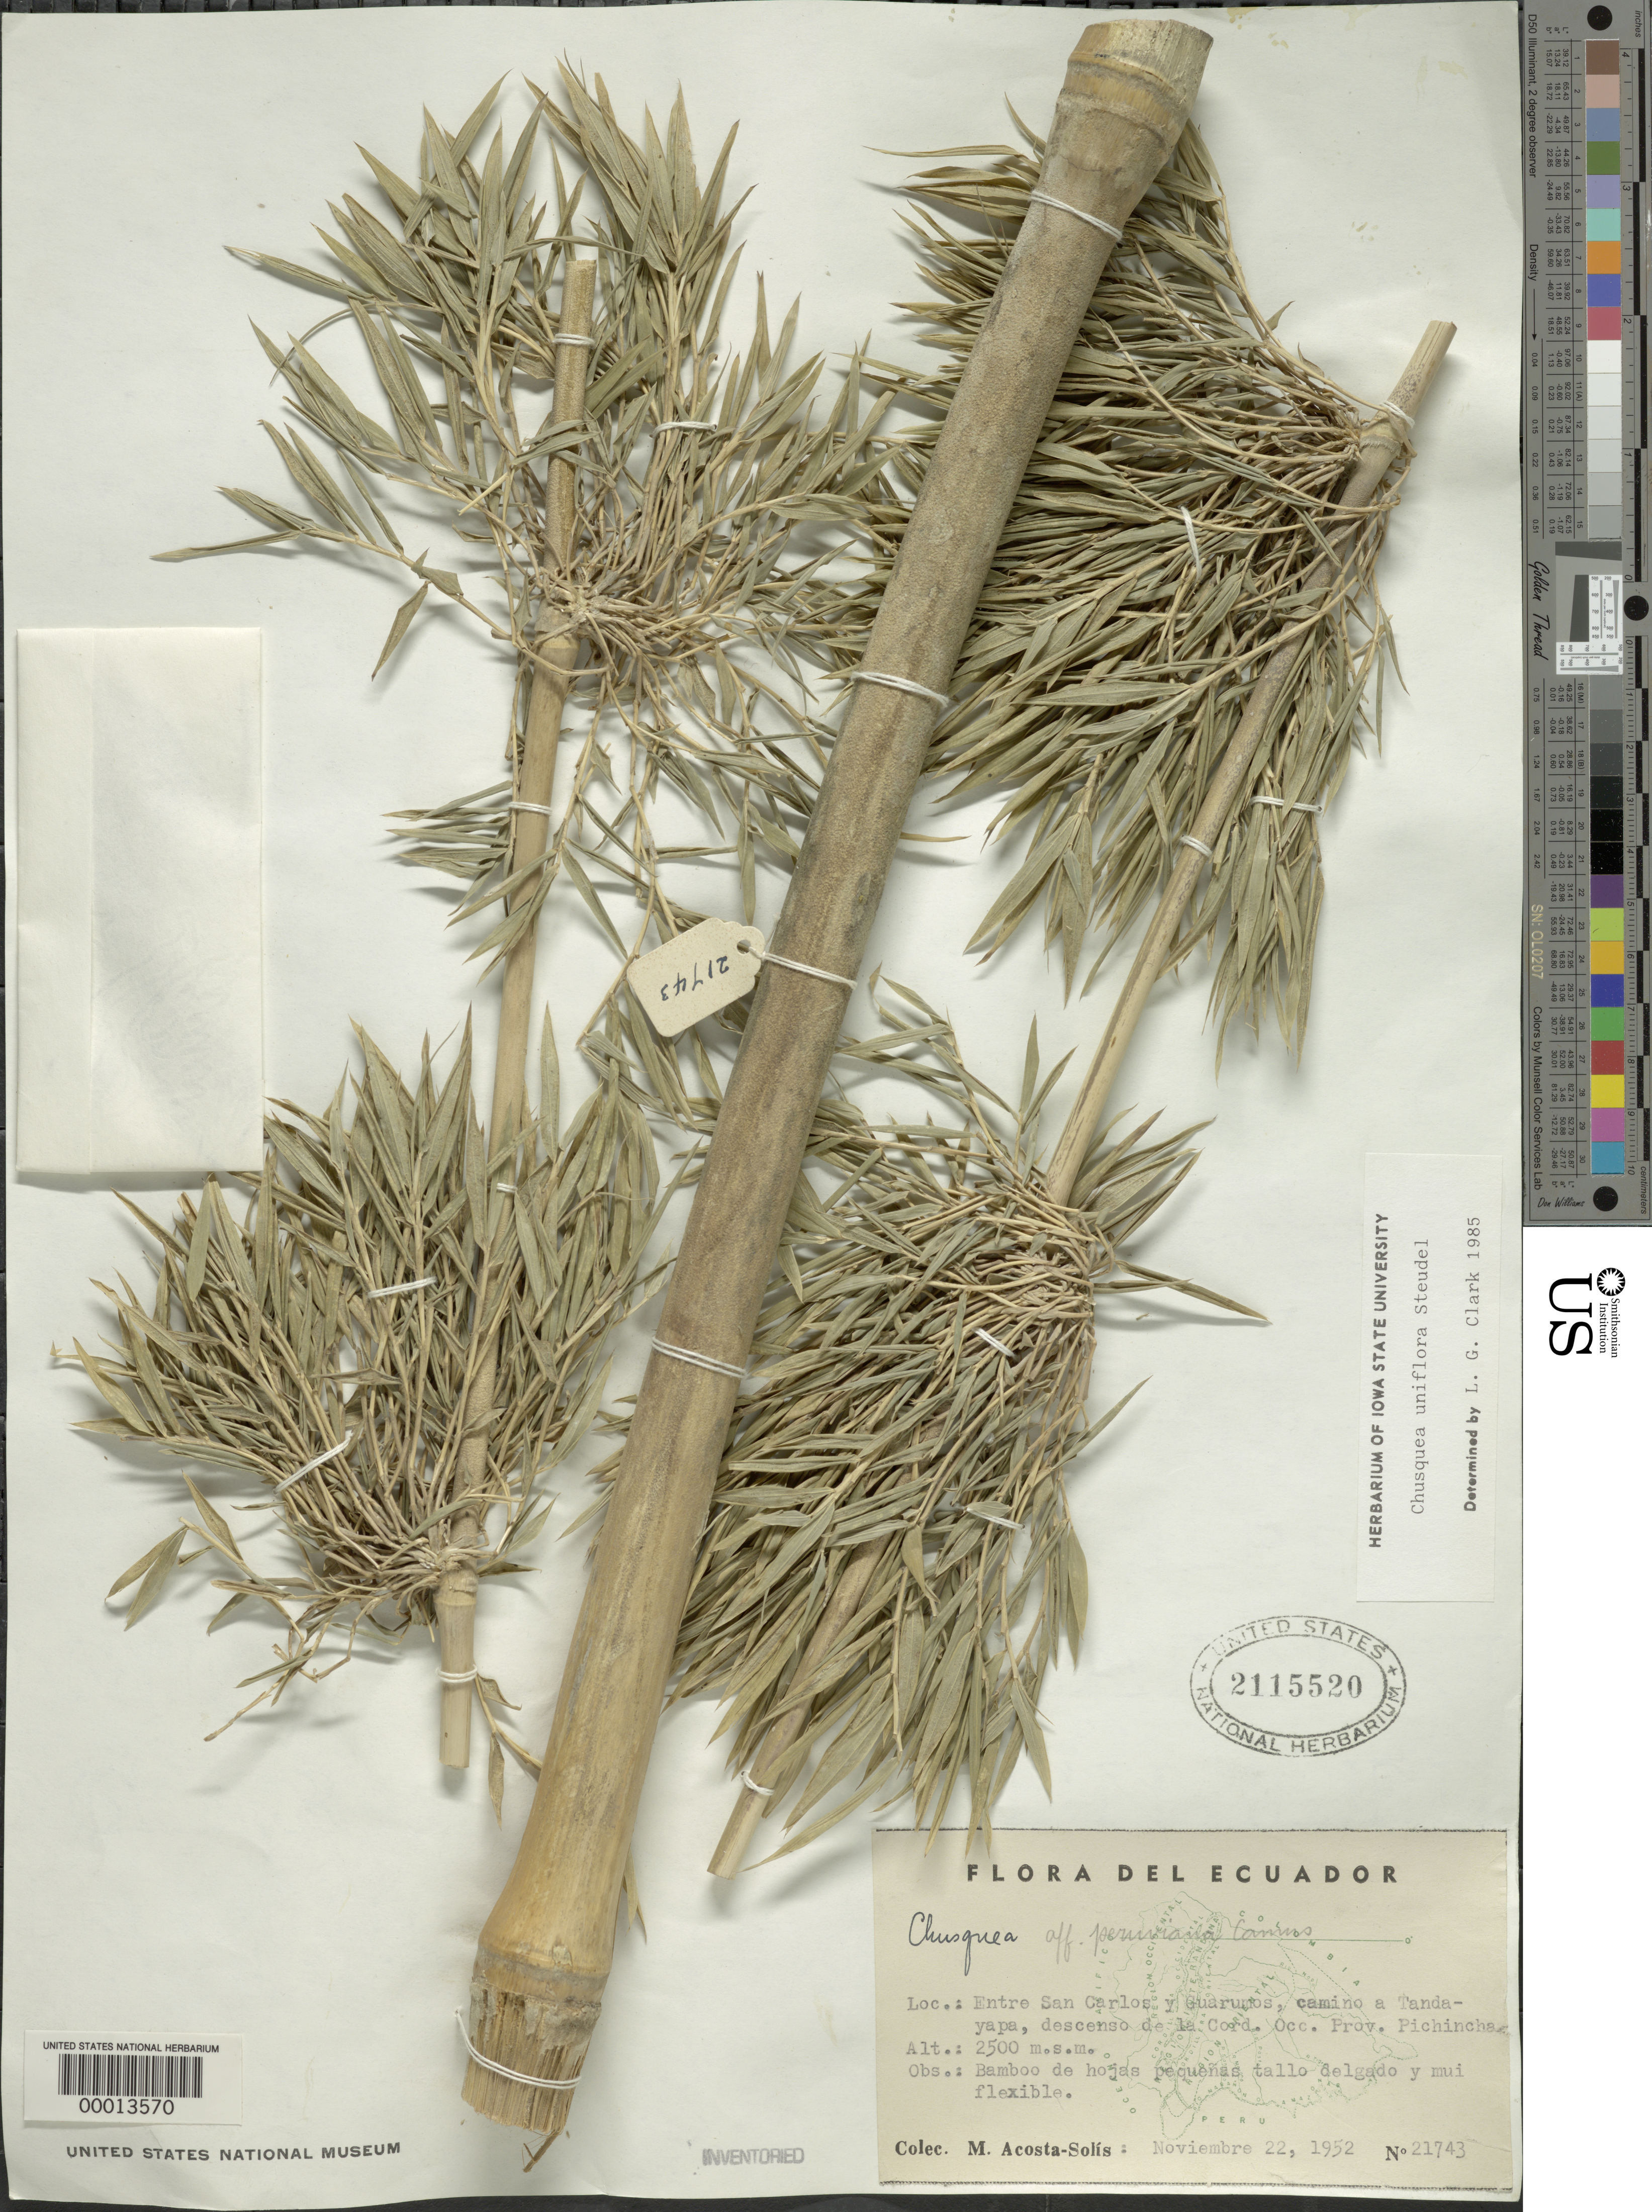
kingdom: Plantae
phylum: Tracheophyta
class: Liliopsida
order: Poales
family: Poaceae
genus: Chusquea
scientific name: Chusquea uniflora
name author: Steud.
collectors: M. Acosta Solis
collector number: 21743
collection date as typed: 22 Nov 1952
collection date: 1952-11-22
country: Ecuador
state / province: Pichincha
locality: San Carlos/guarumos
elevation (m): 2500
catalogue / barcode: US 2115520